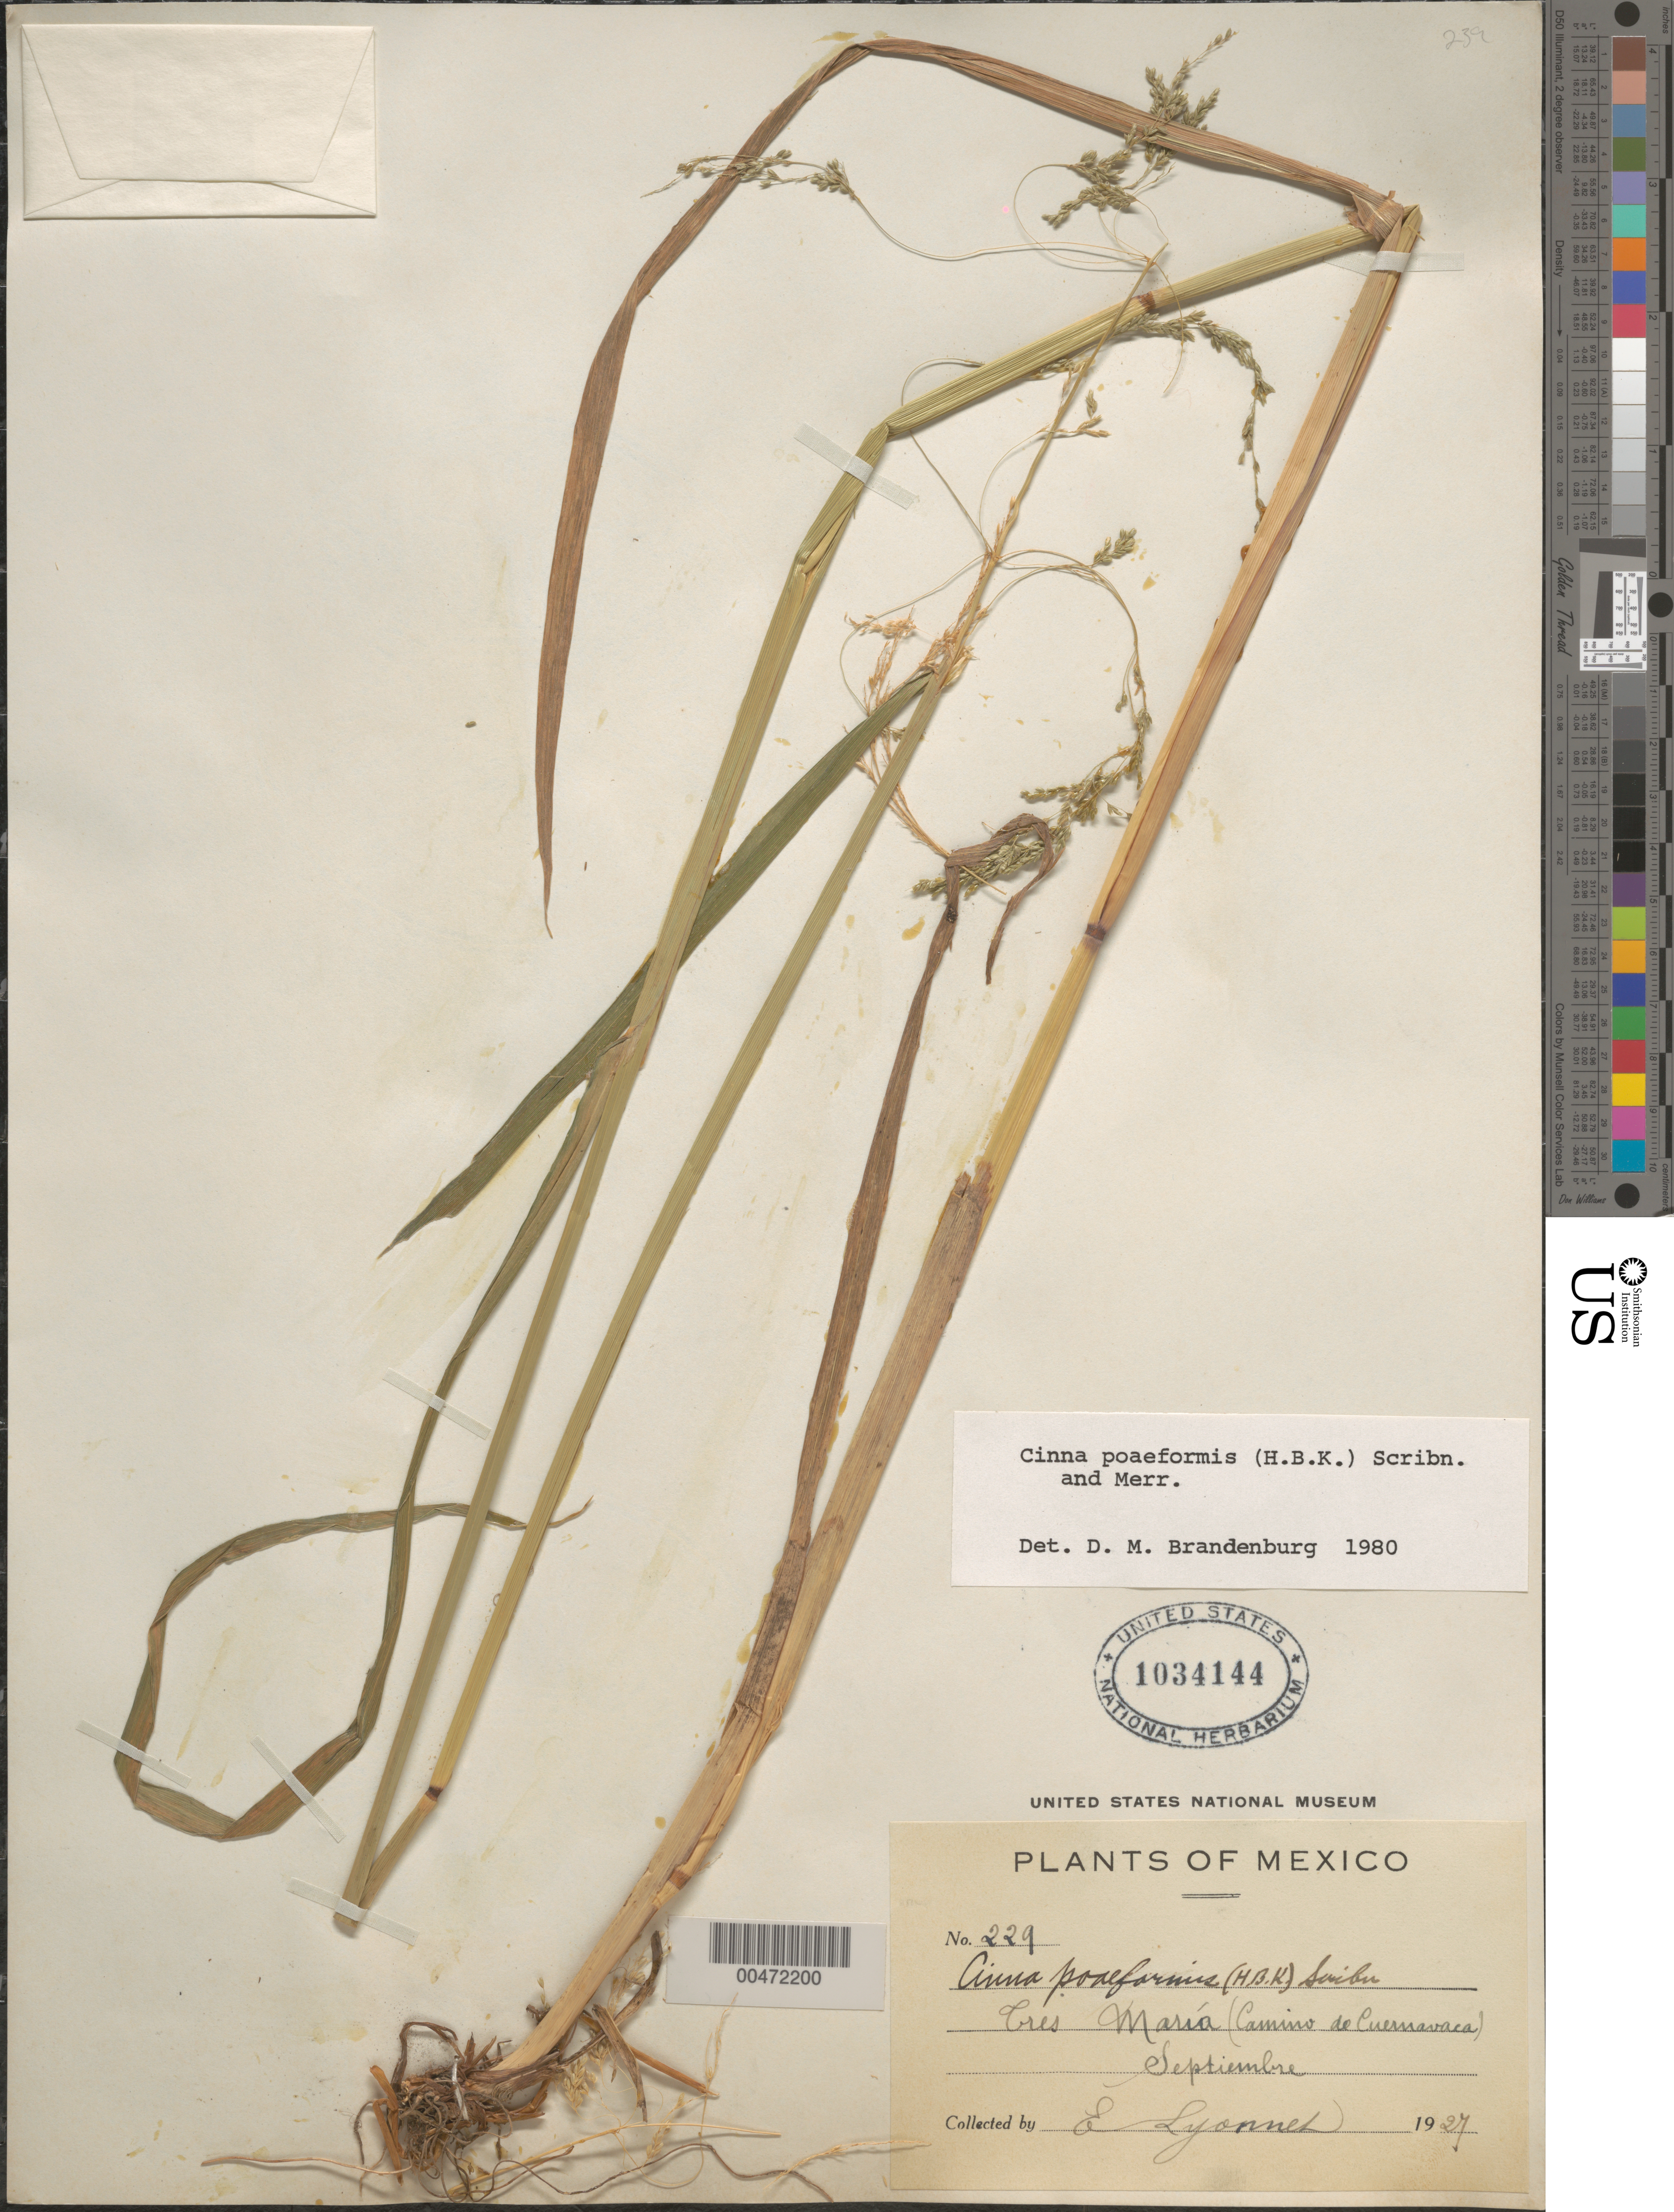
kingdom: Plantae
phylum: Tracheophyta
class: Liliopsida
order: Poales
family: Poaceae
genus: Cinna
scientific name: Cinna poiformis (Kunth) Scribn. & Merr.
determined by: Brandenburg, D. M.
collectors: Bro. E. Lyonnet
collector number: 229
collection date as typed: Sep 1927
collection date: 1927-09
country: Mexico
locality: Tres Mar¡a (Camino de Cuernavaca)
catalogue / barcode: US 1034144